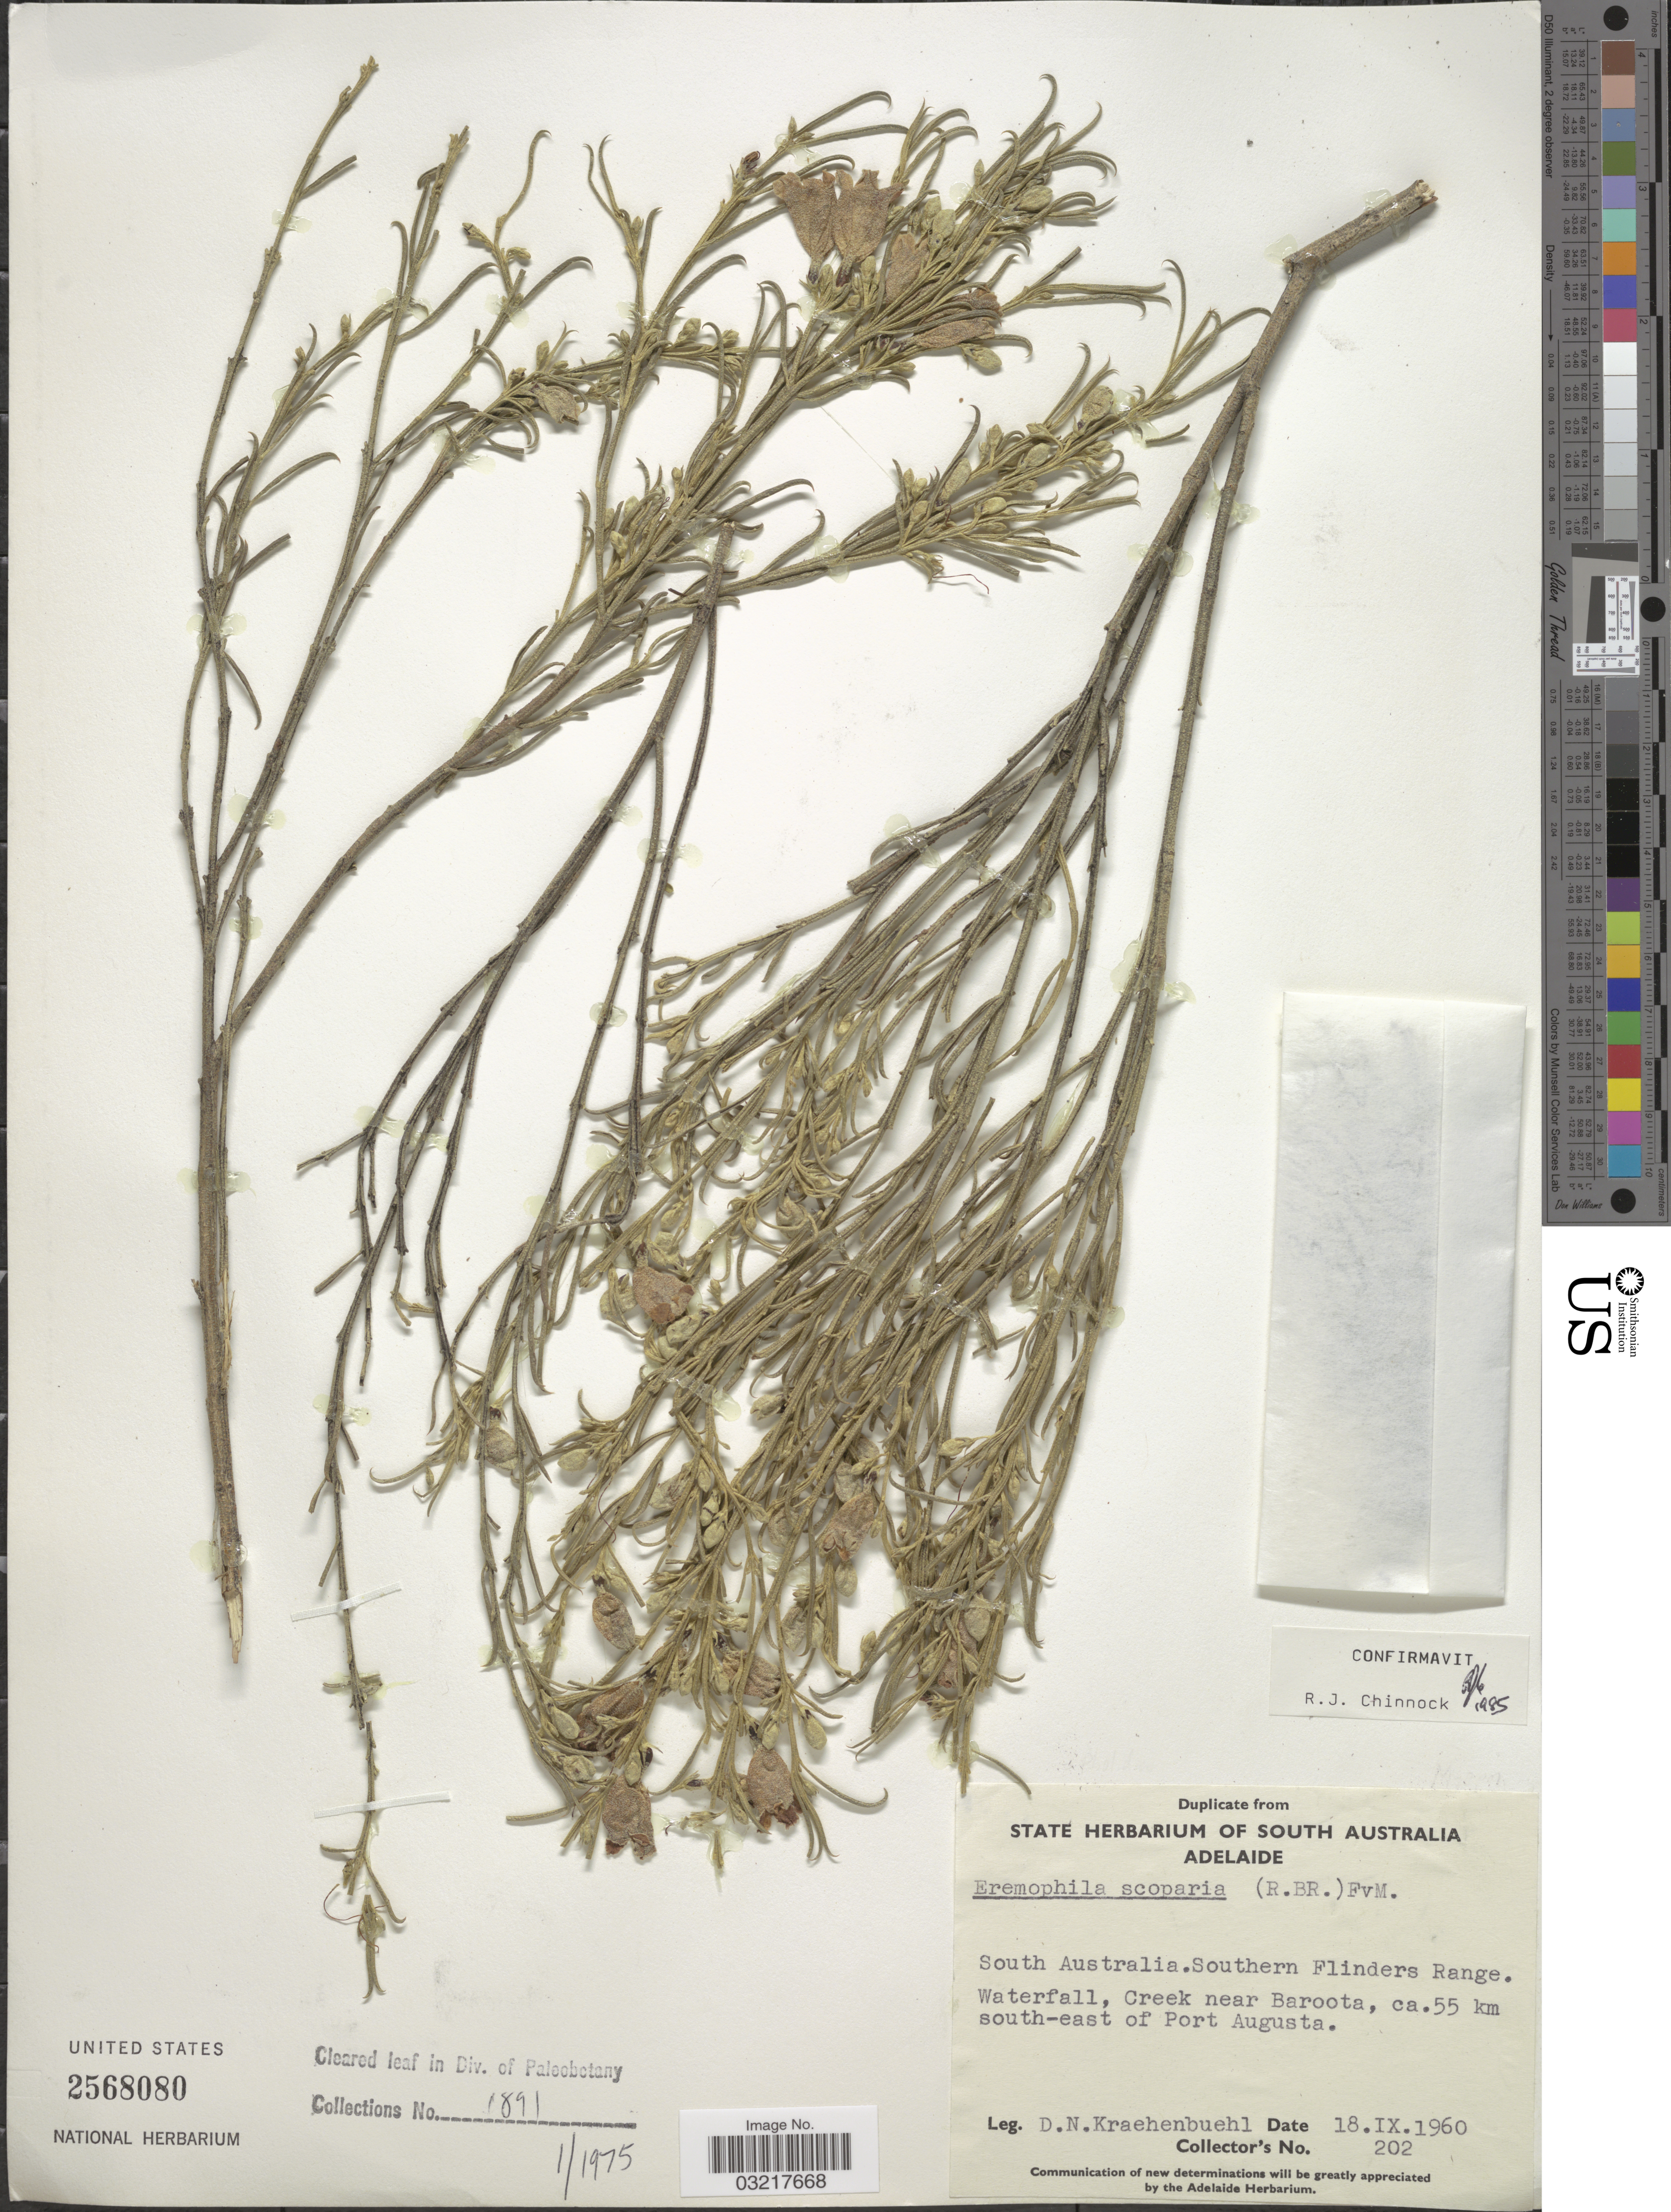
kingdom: Plantae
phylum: Tracheophyta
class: Magnoliopsida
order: Lamiales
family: Scrophulariaceae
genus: Eremophila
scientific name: Eremophila scoparia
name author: (R. Br.) F. Muell.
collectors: D. Kraehenbuehl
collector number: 202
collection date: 1960-09-18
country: Australia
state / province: South Australia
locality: Southern Flinders Range. Waterfall, Creek near Baroota, ca.55 km south-east of Port Augusta.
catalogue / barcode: US 2568080